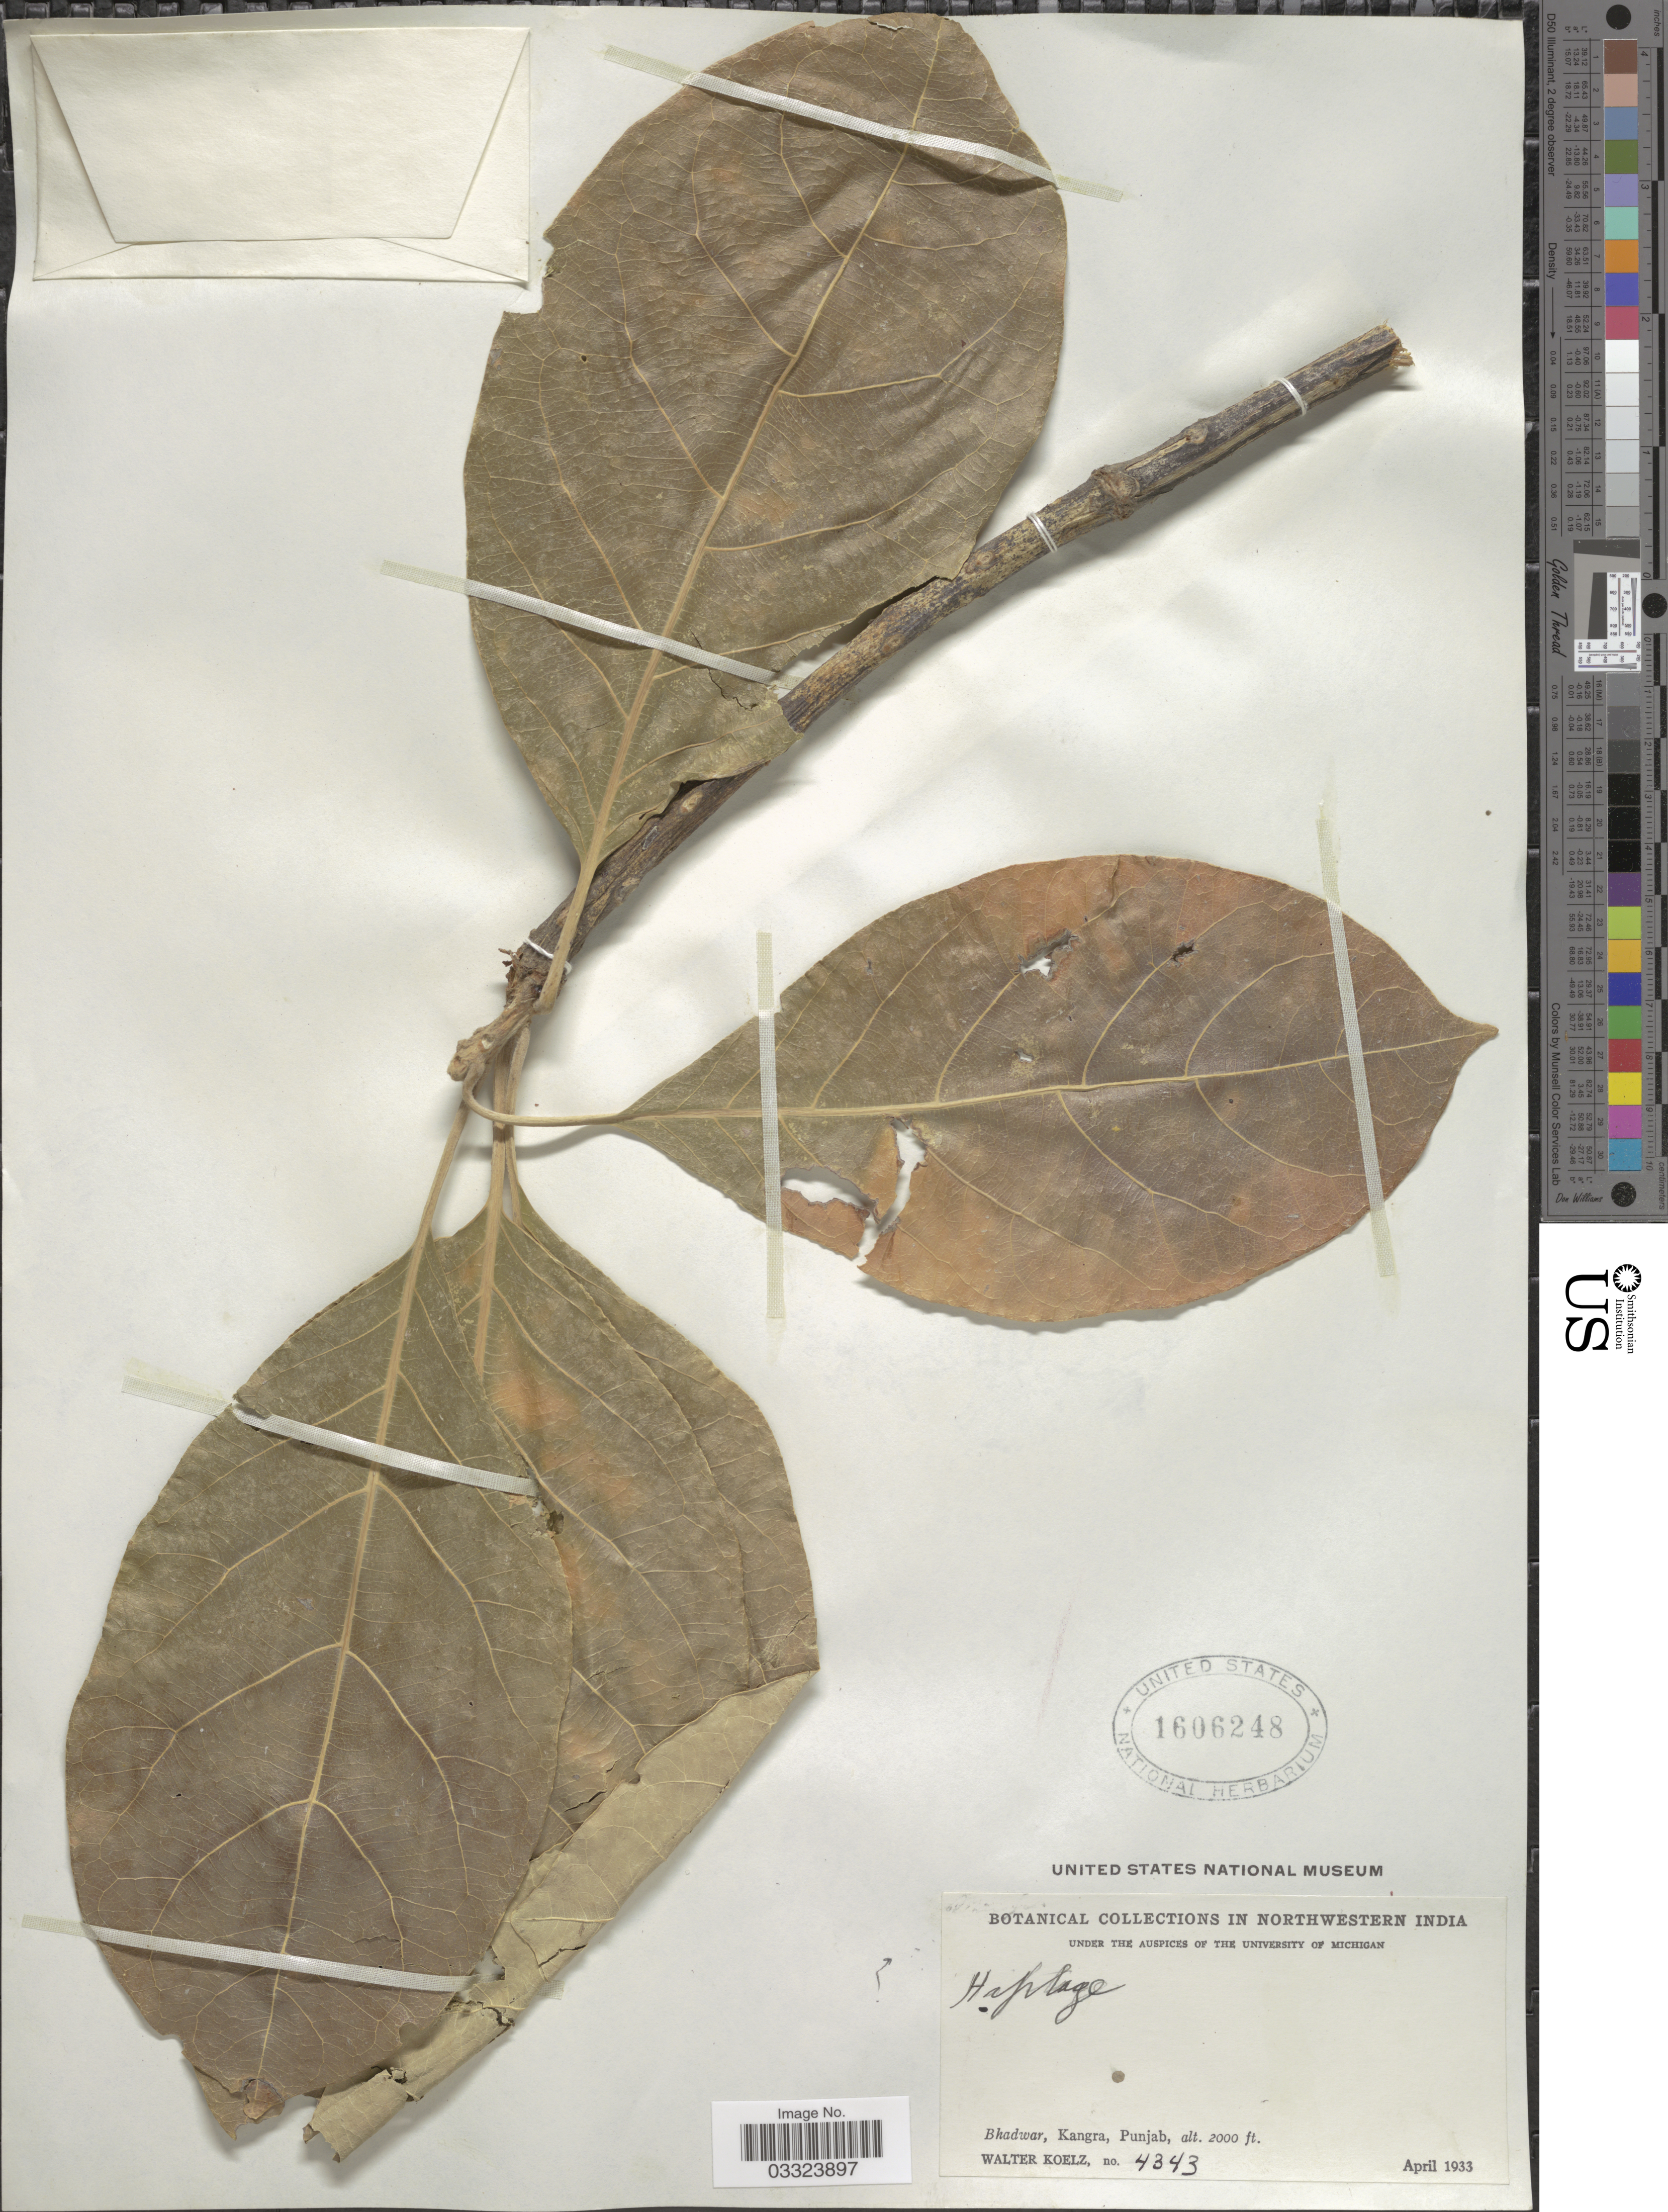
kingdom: Plantae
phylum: Tracheophyta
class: Magnoliopsida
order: Malpighiales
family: Malpighiaceae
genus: Hiptage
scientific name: Hiptage sp.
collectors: W. N. Koelz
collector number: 4343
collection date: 1933-04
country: India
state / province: Punjab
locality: Bhadwar, Kangra.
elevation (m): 610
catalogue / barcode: US 1606248